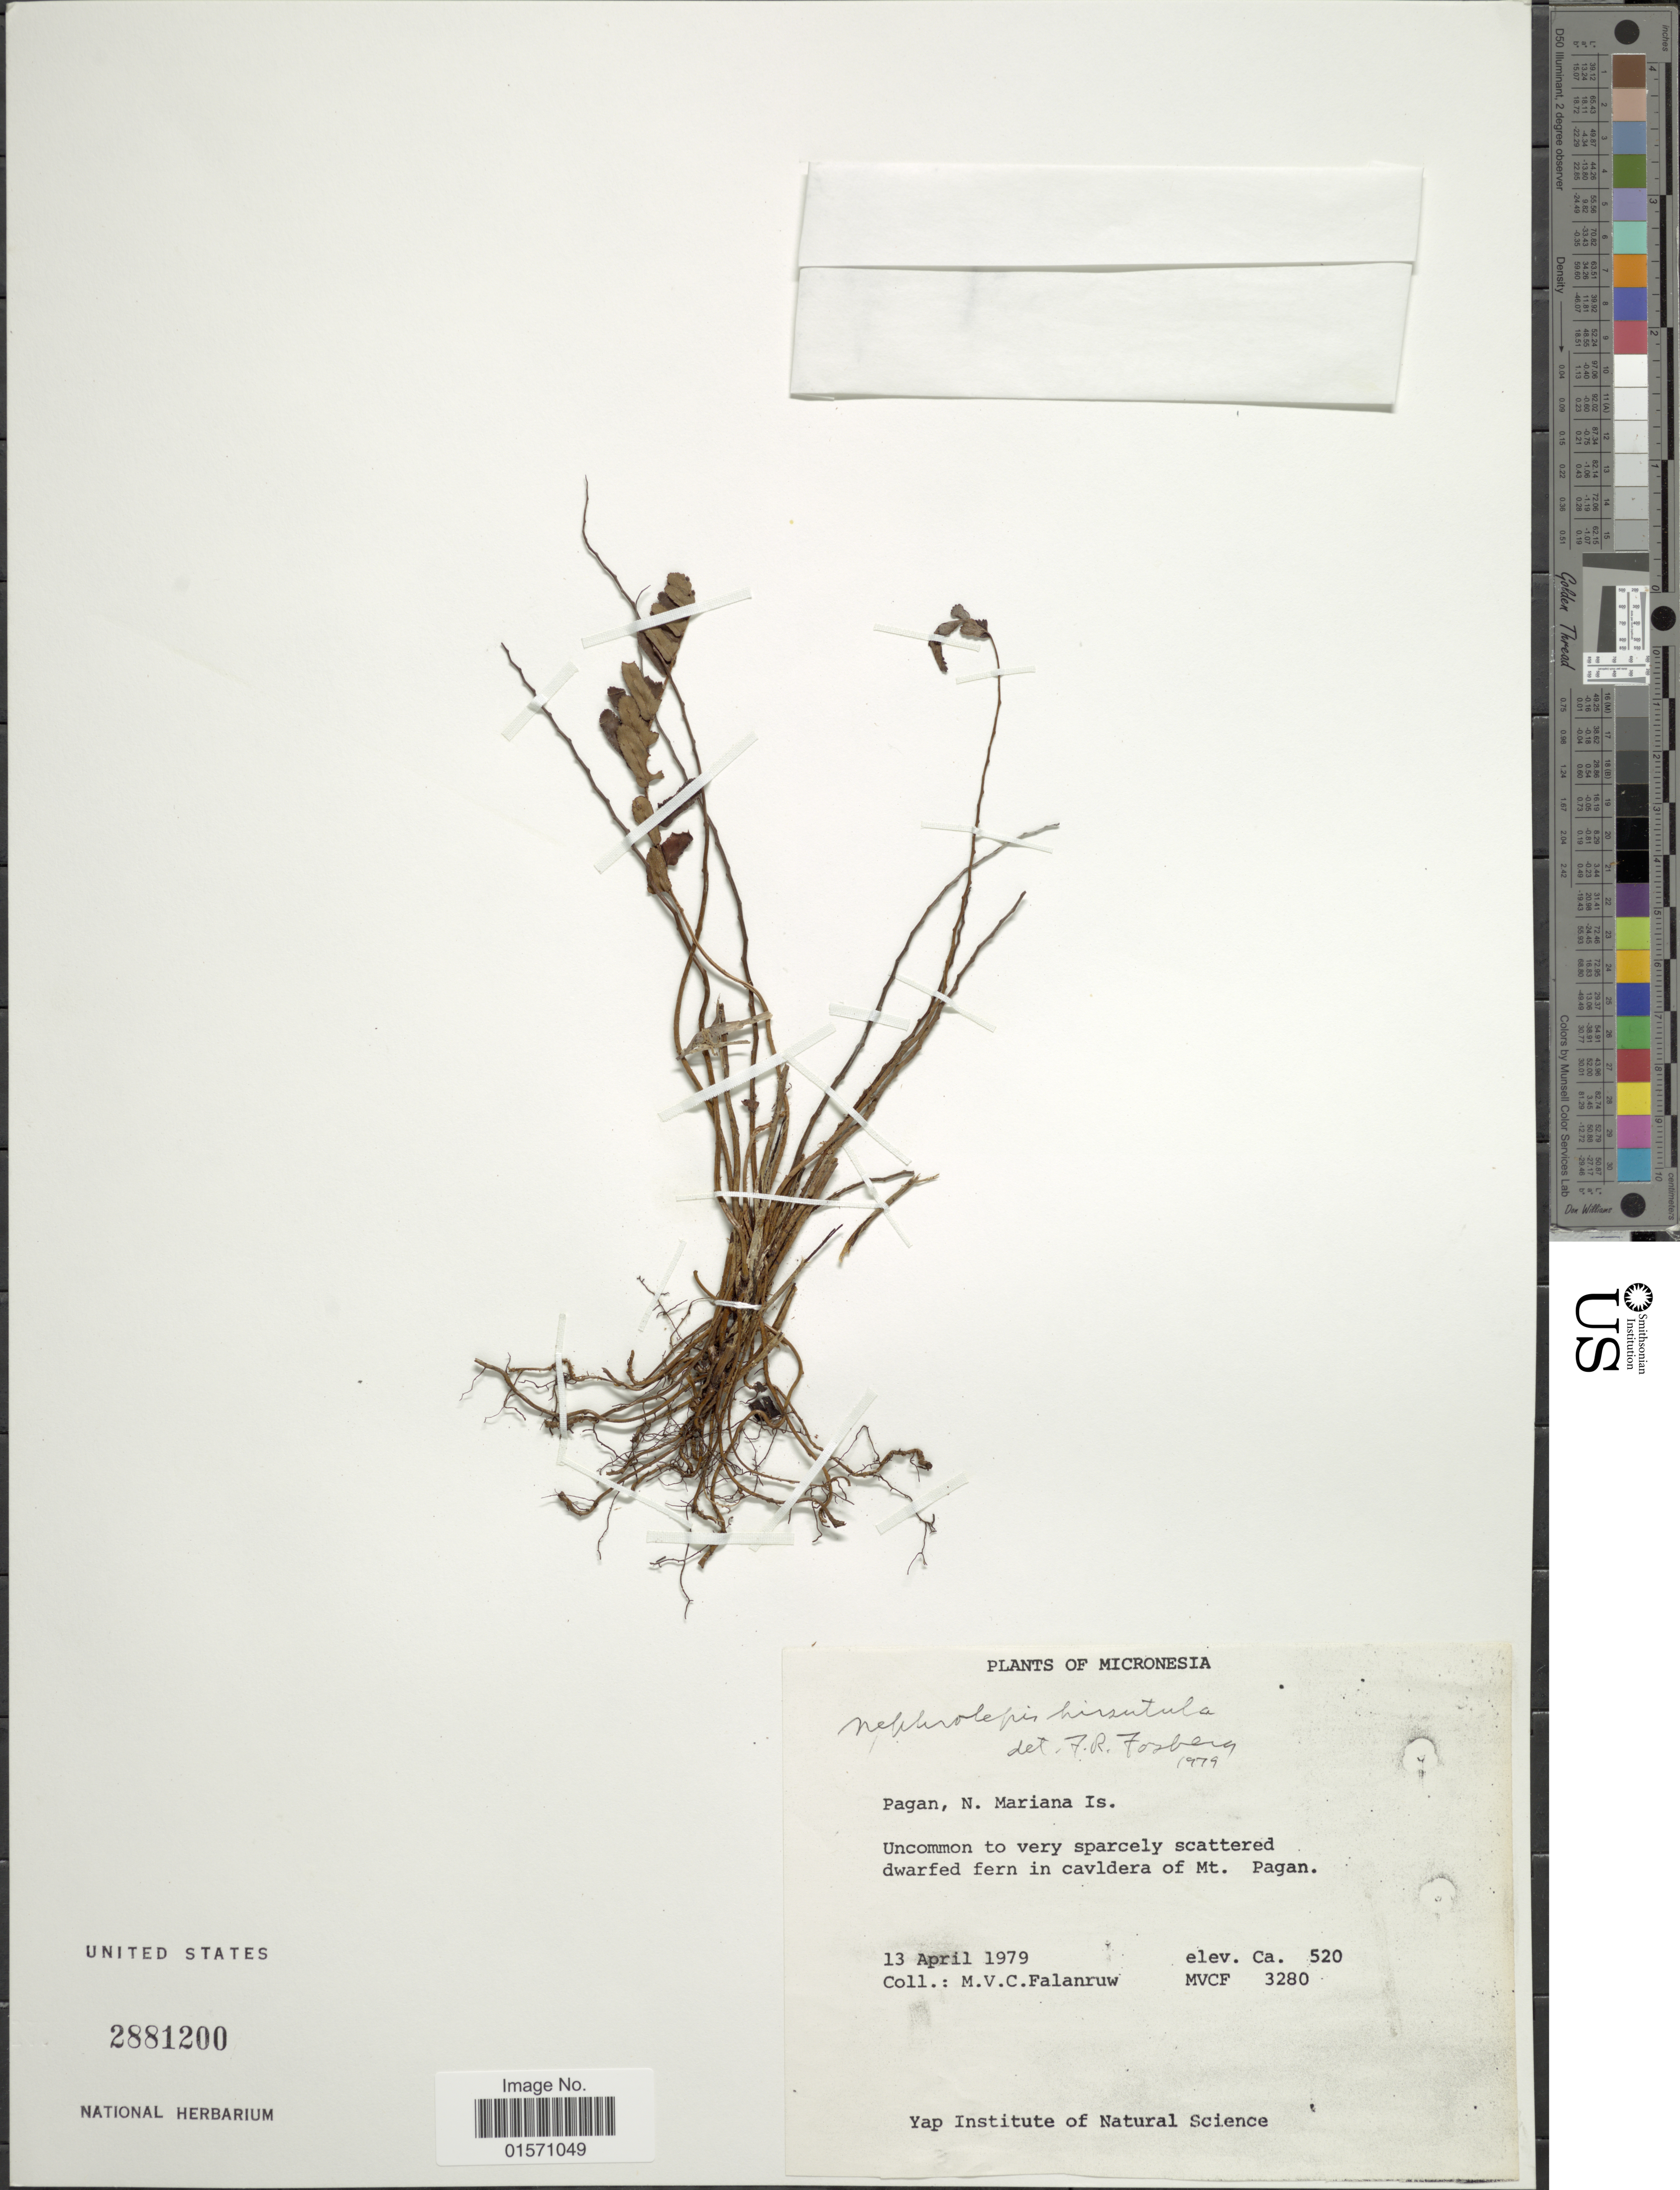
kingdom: Plantae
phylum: Tracheophyta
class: Polypodiopsida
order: Polypodiales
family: Nephrolepidaceae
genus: Nephrolepis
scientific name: Nephrolepis multiflora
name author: (Roxb.) F.M. Jarrett ex C.V. Morton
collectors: M. V. Falanruw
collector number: MVFC 3280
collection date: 1979-04-13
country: Northern Mariana Islands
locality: Micronesia. Pagan, N. Mariana Is.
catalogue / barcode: US 2881200